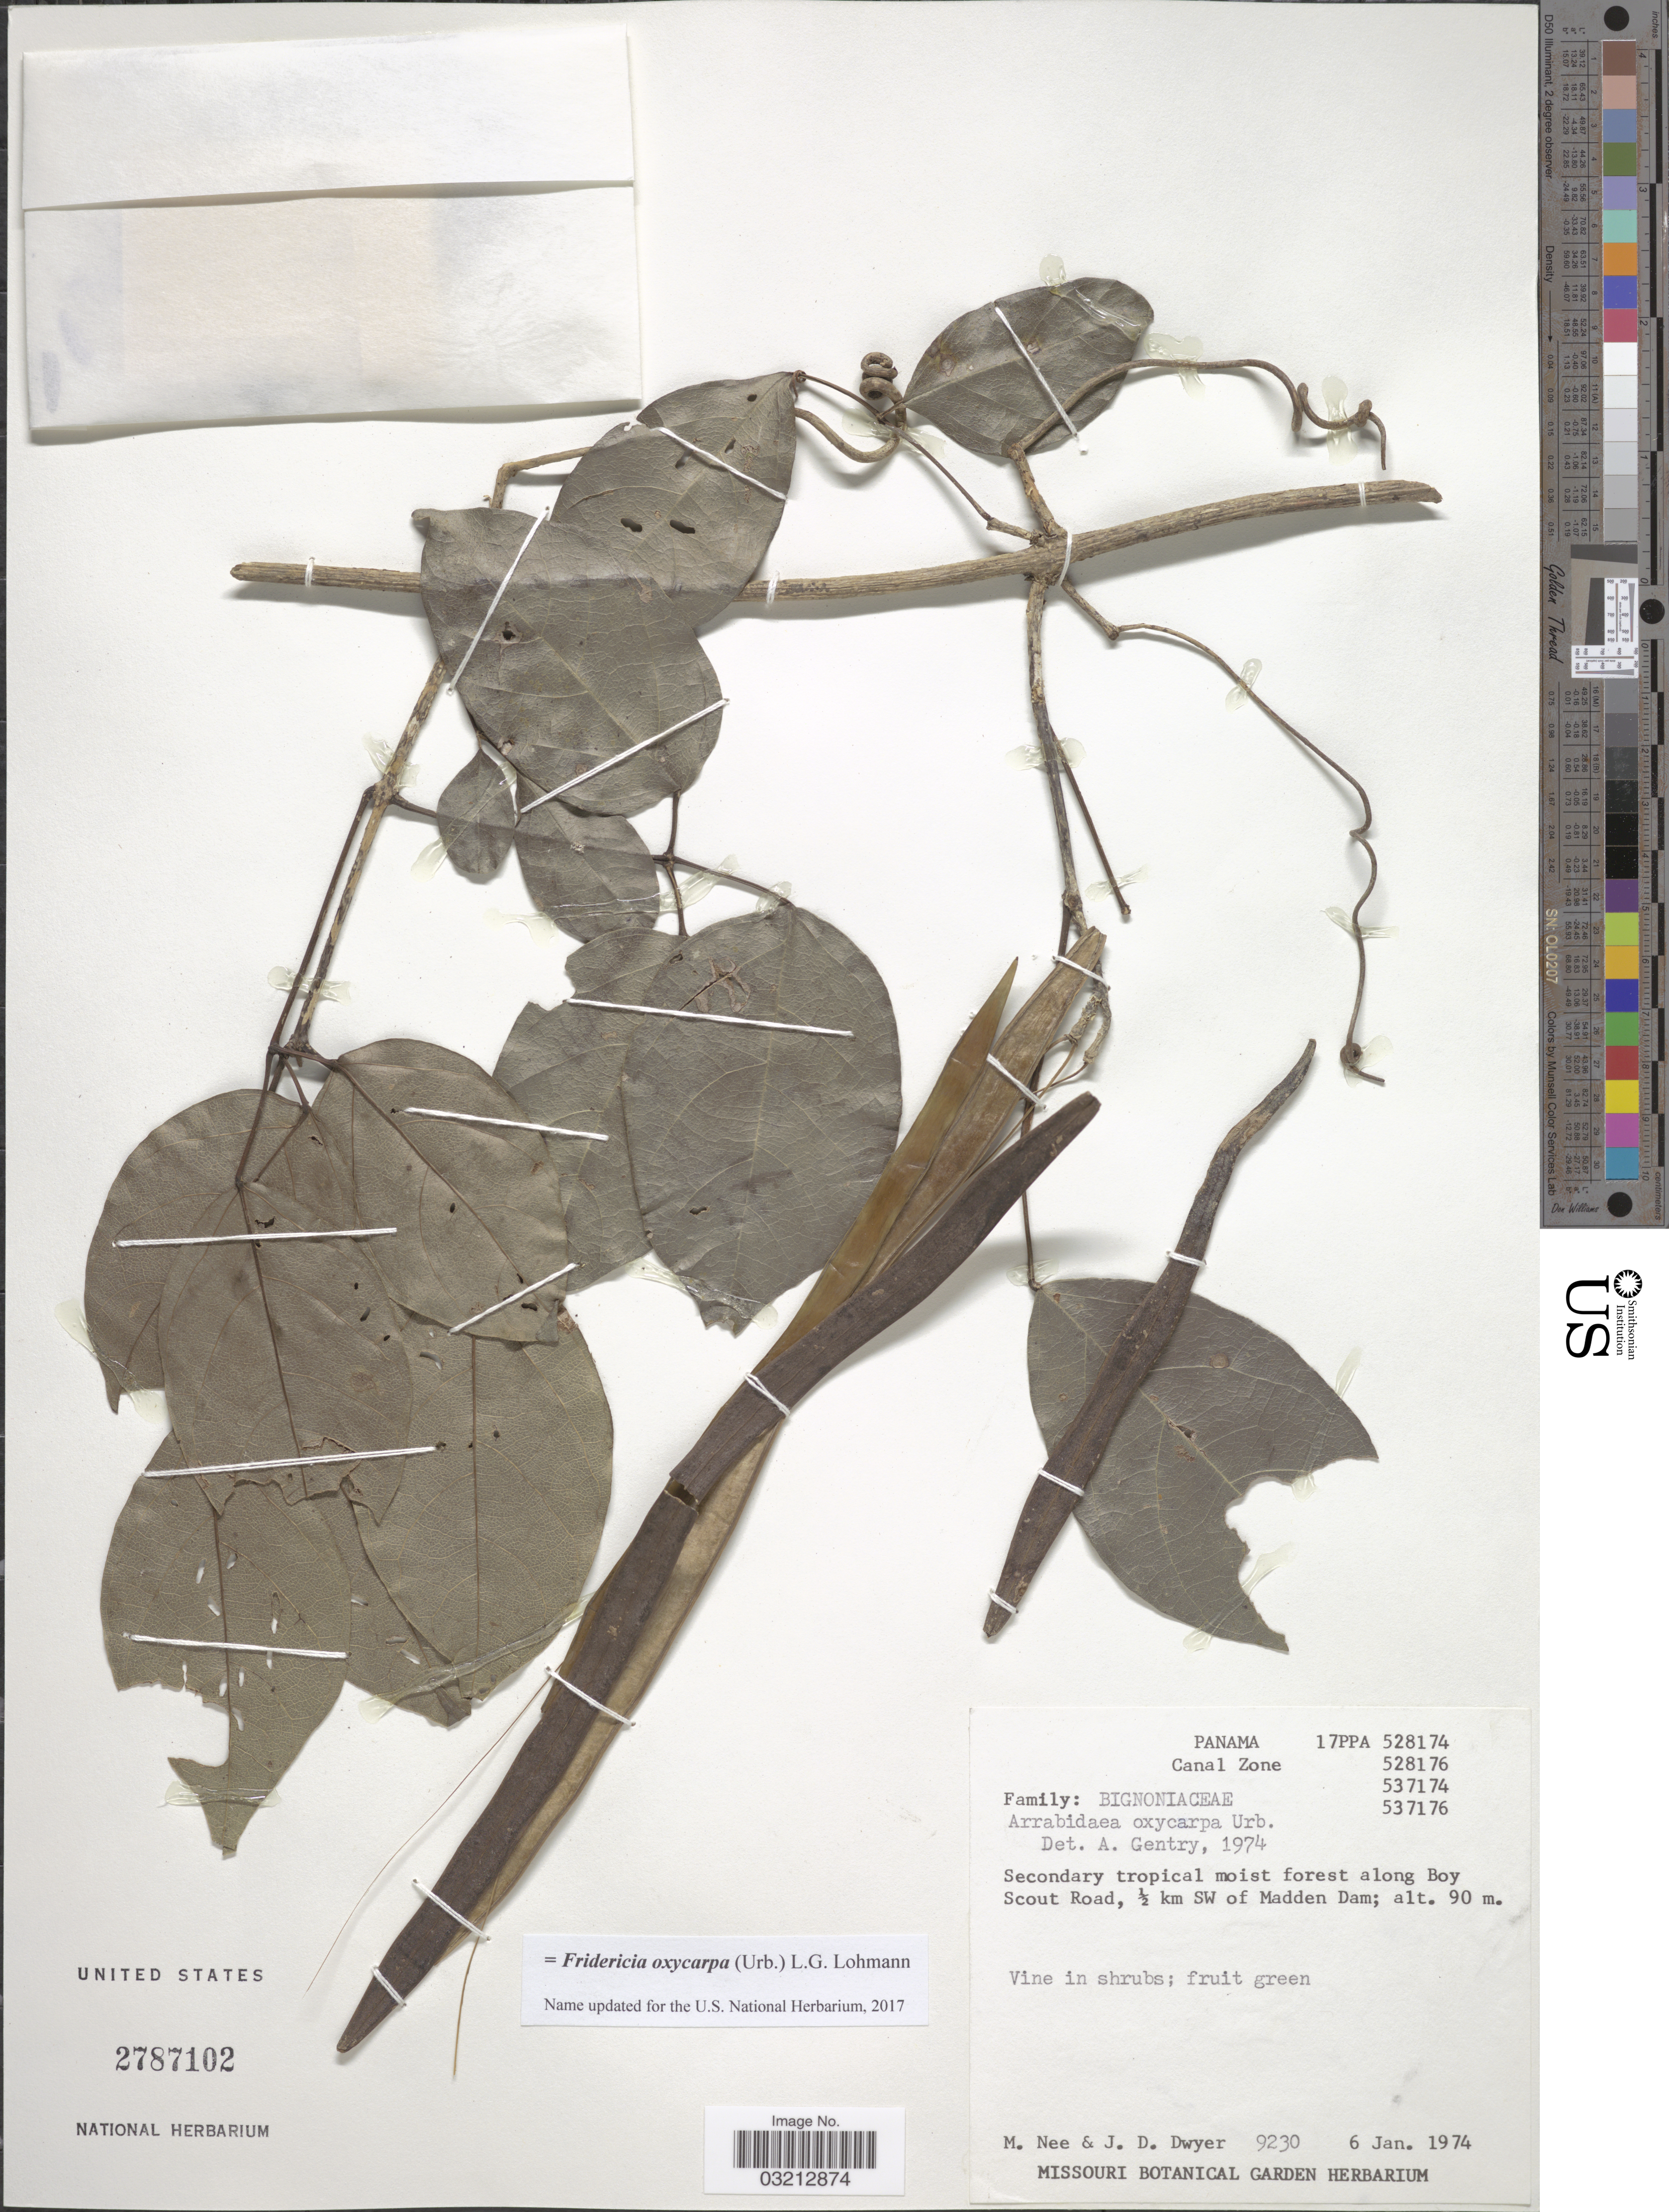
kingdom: Plantae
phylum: Tracheophyta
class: Magnoliopsida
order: Lamiales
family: Bignoniaceae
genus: Fridericia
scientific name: Fridericia oxycarpa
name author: (Urb.) L.G. Lohmann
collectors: M. Nee & J. D. Dwyer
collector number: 9230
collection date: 1974-01-06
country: Panama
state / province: Colón / Panamá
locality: Canal Zone. Along Boy Scout Road, ½ km SW of Madden Dam.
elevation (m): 90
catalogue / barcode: US 2787102